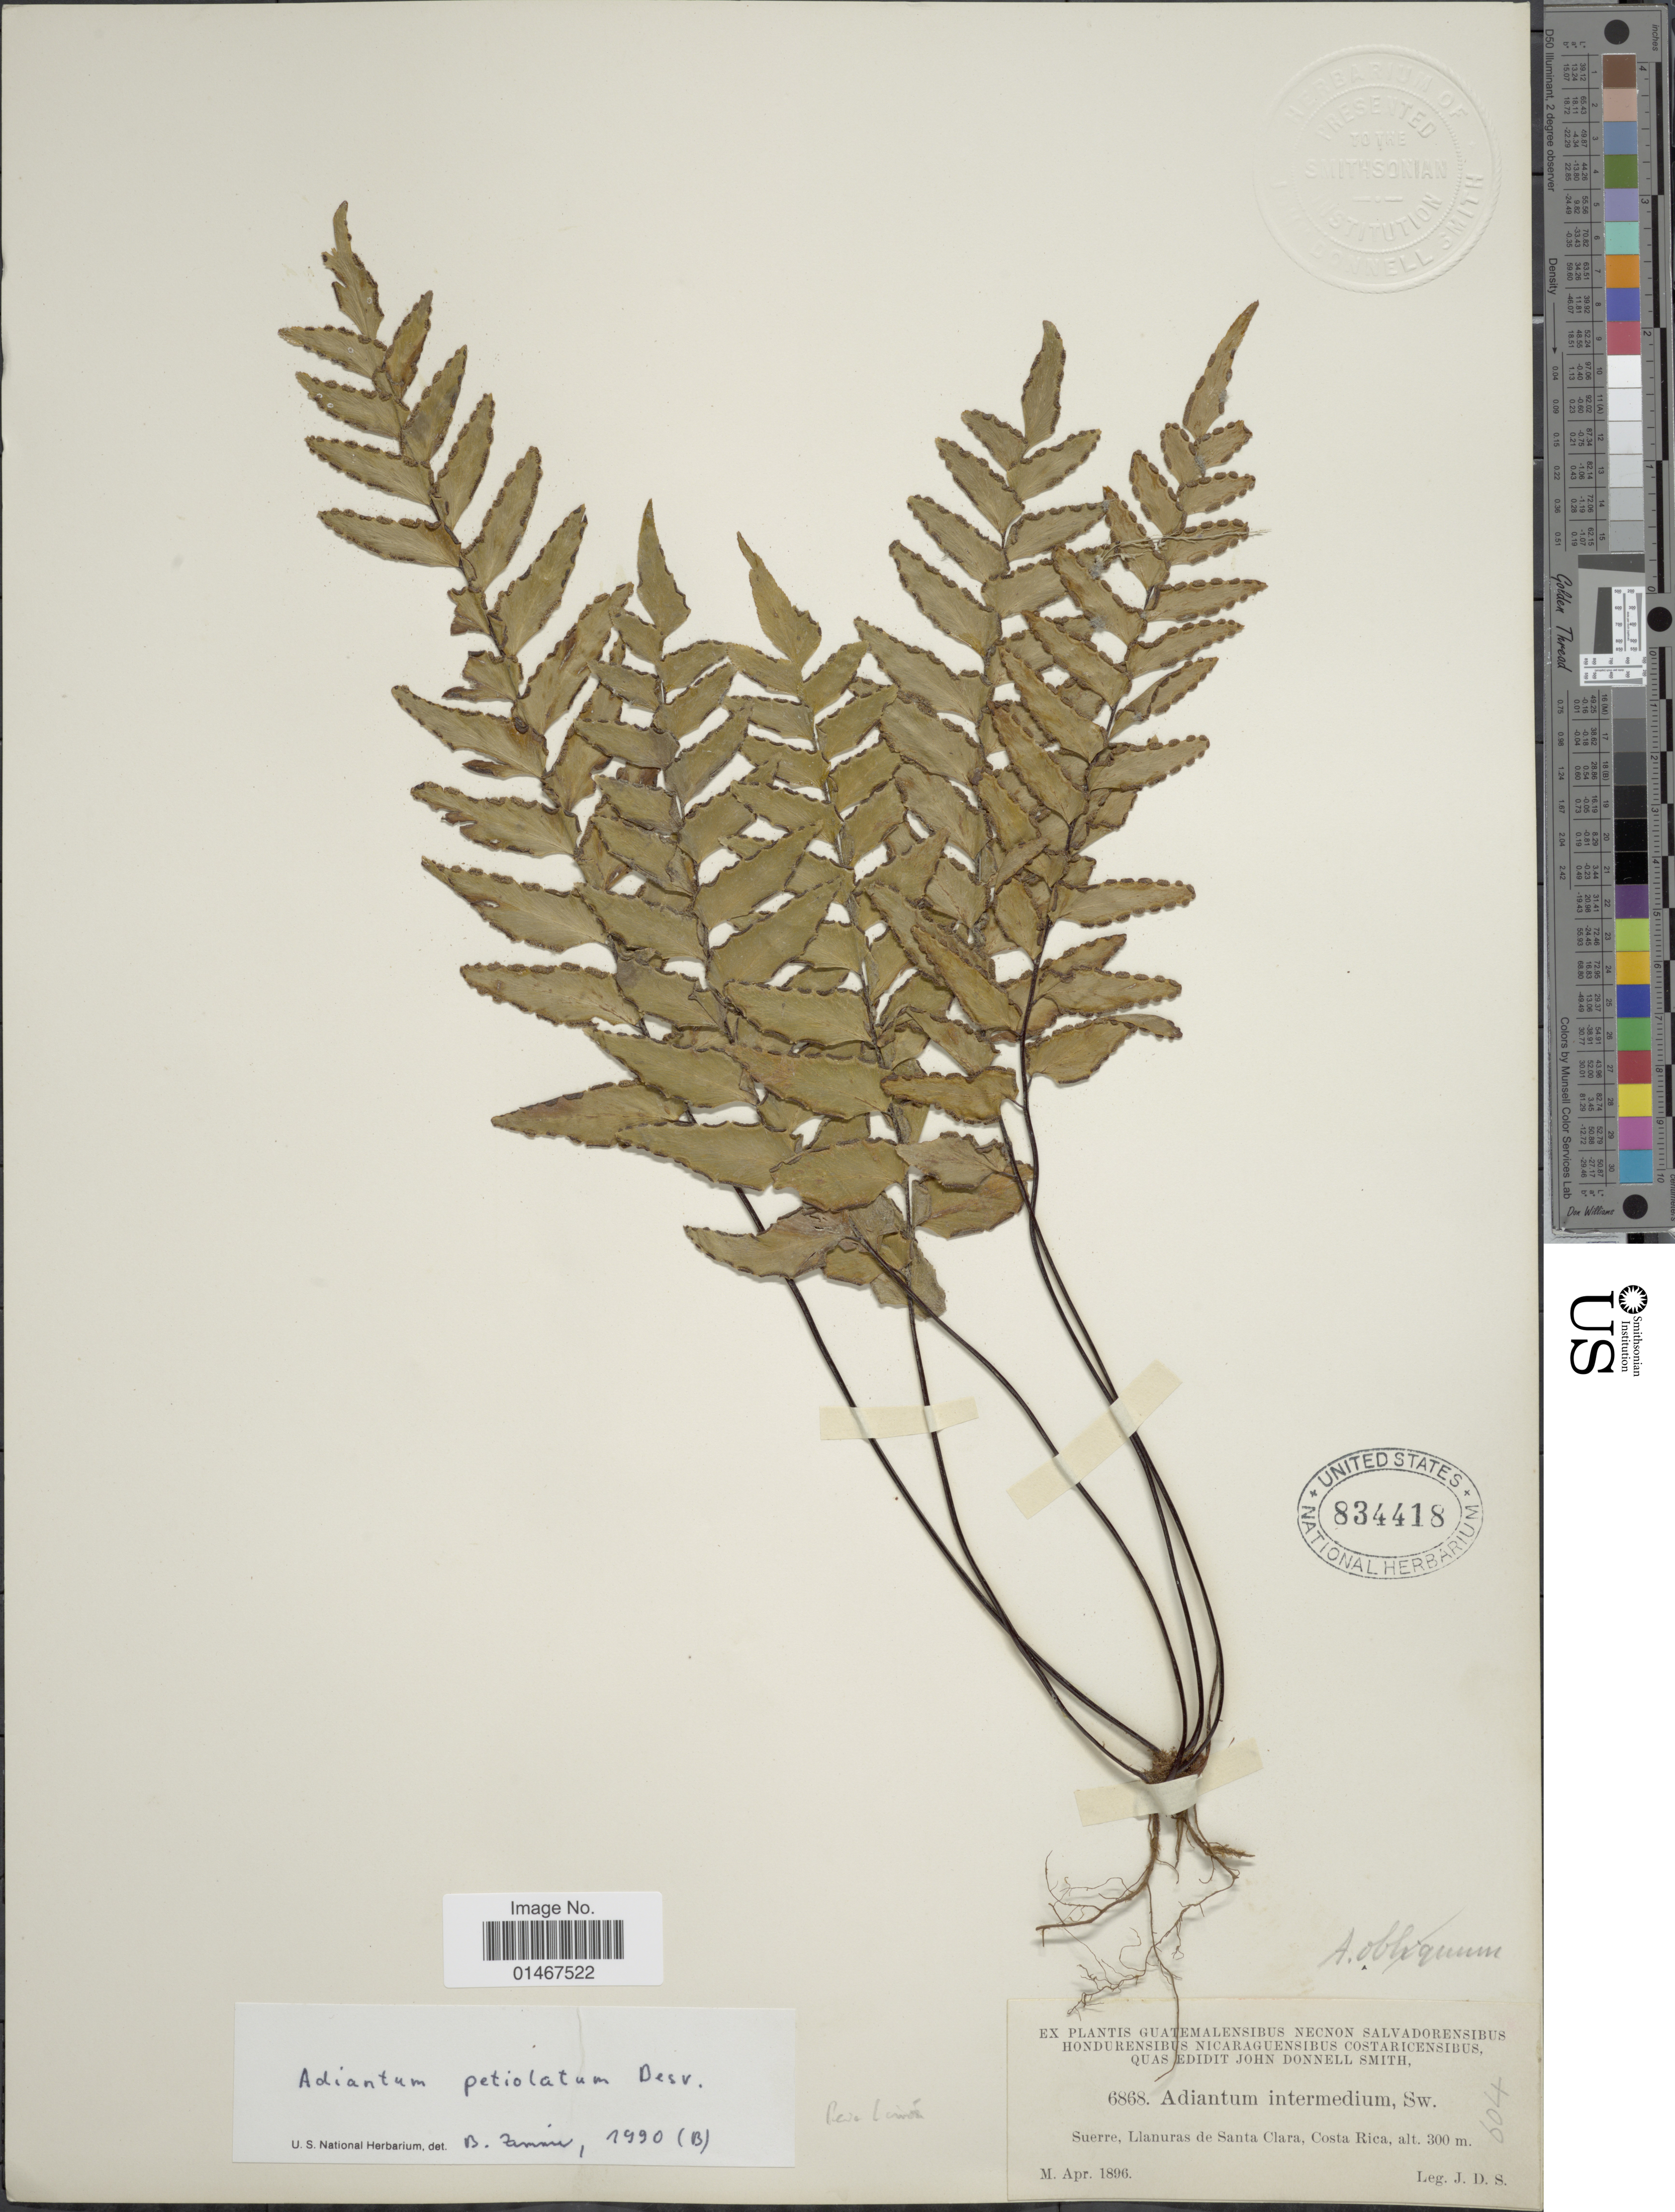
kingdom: Plantae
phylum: Tracheophyta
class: Polypodiopsida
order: Polypodiales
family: Pteridaceae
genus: Adiantum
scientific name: Adiantum petiolatum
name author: Desv.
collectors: J. Donnell Smith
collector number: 6868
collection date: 1896-04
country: Costa Rica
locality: Suerre. Llanuras de Santa Clara.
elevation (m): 300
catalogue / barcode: US 834418